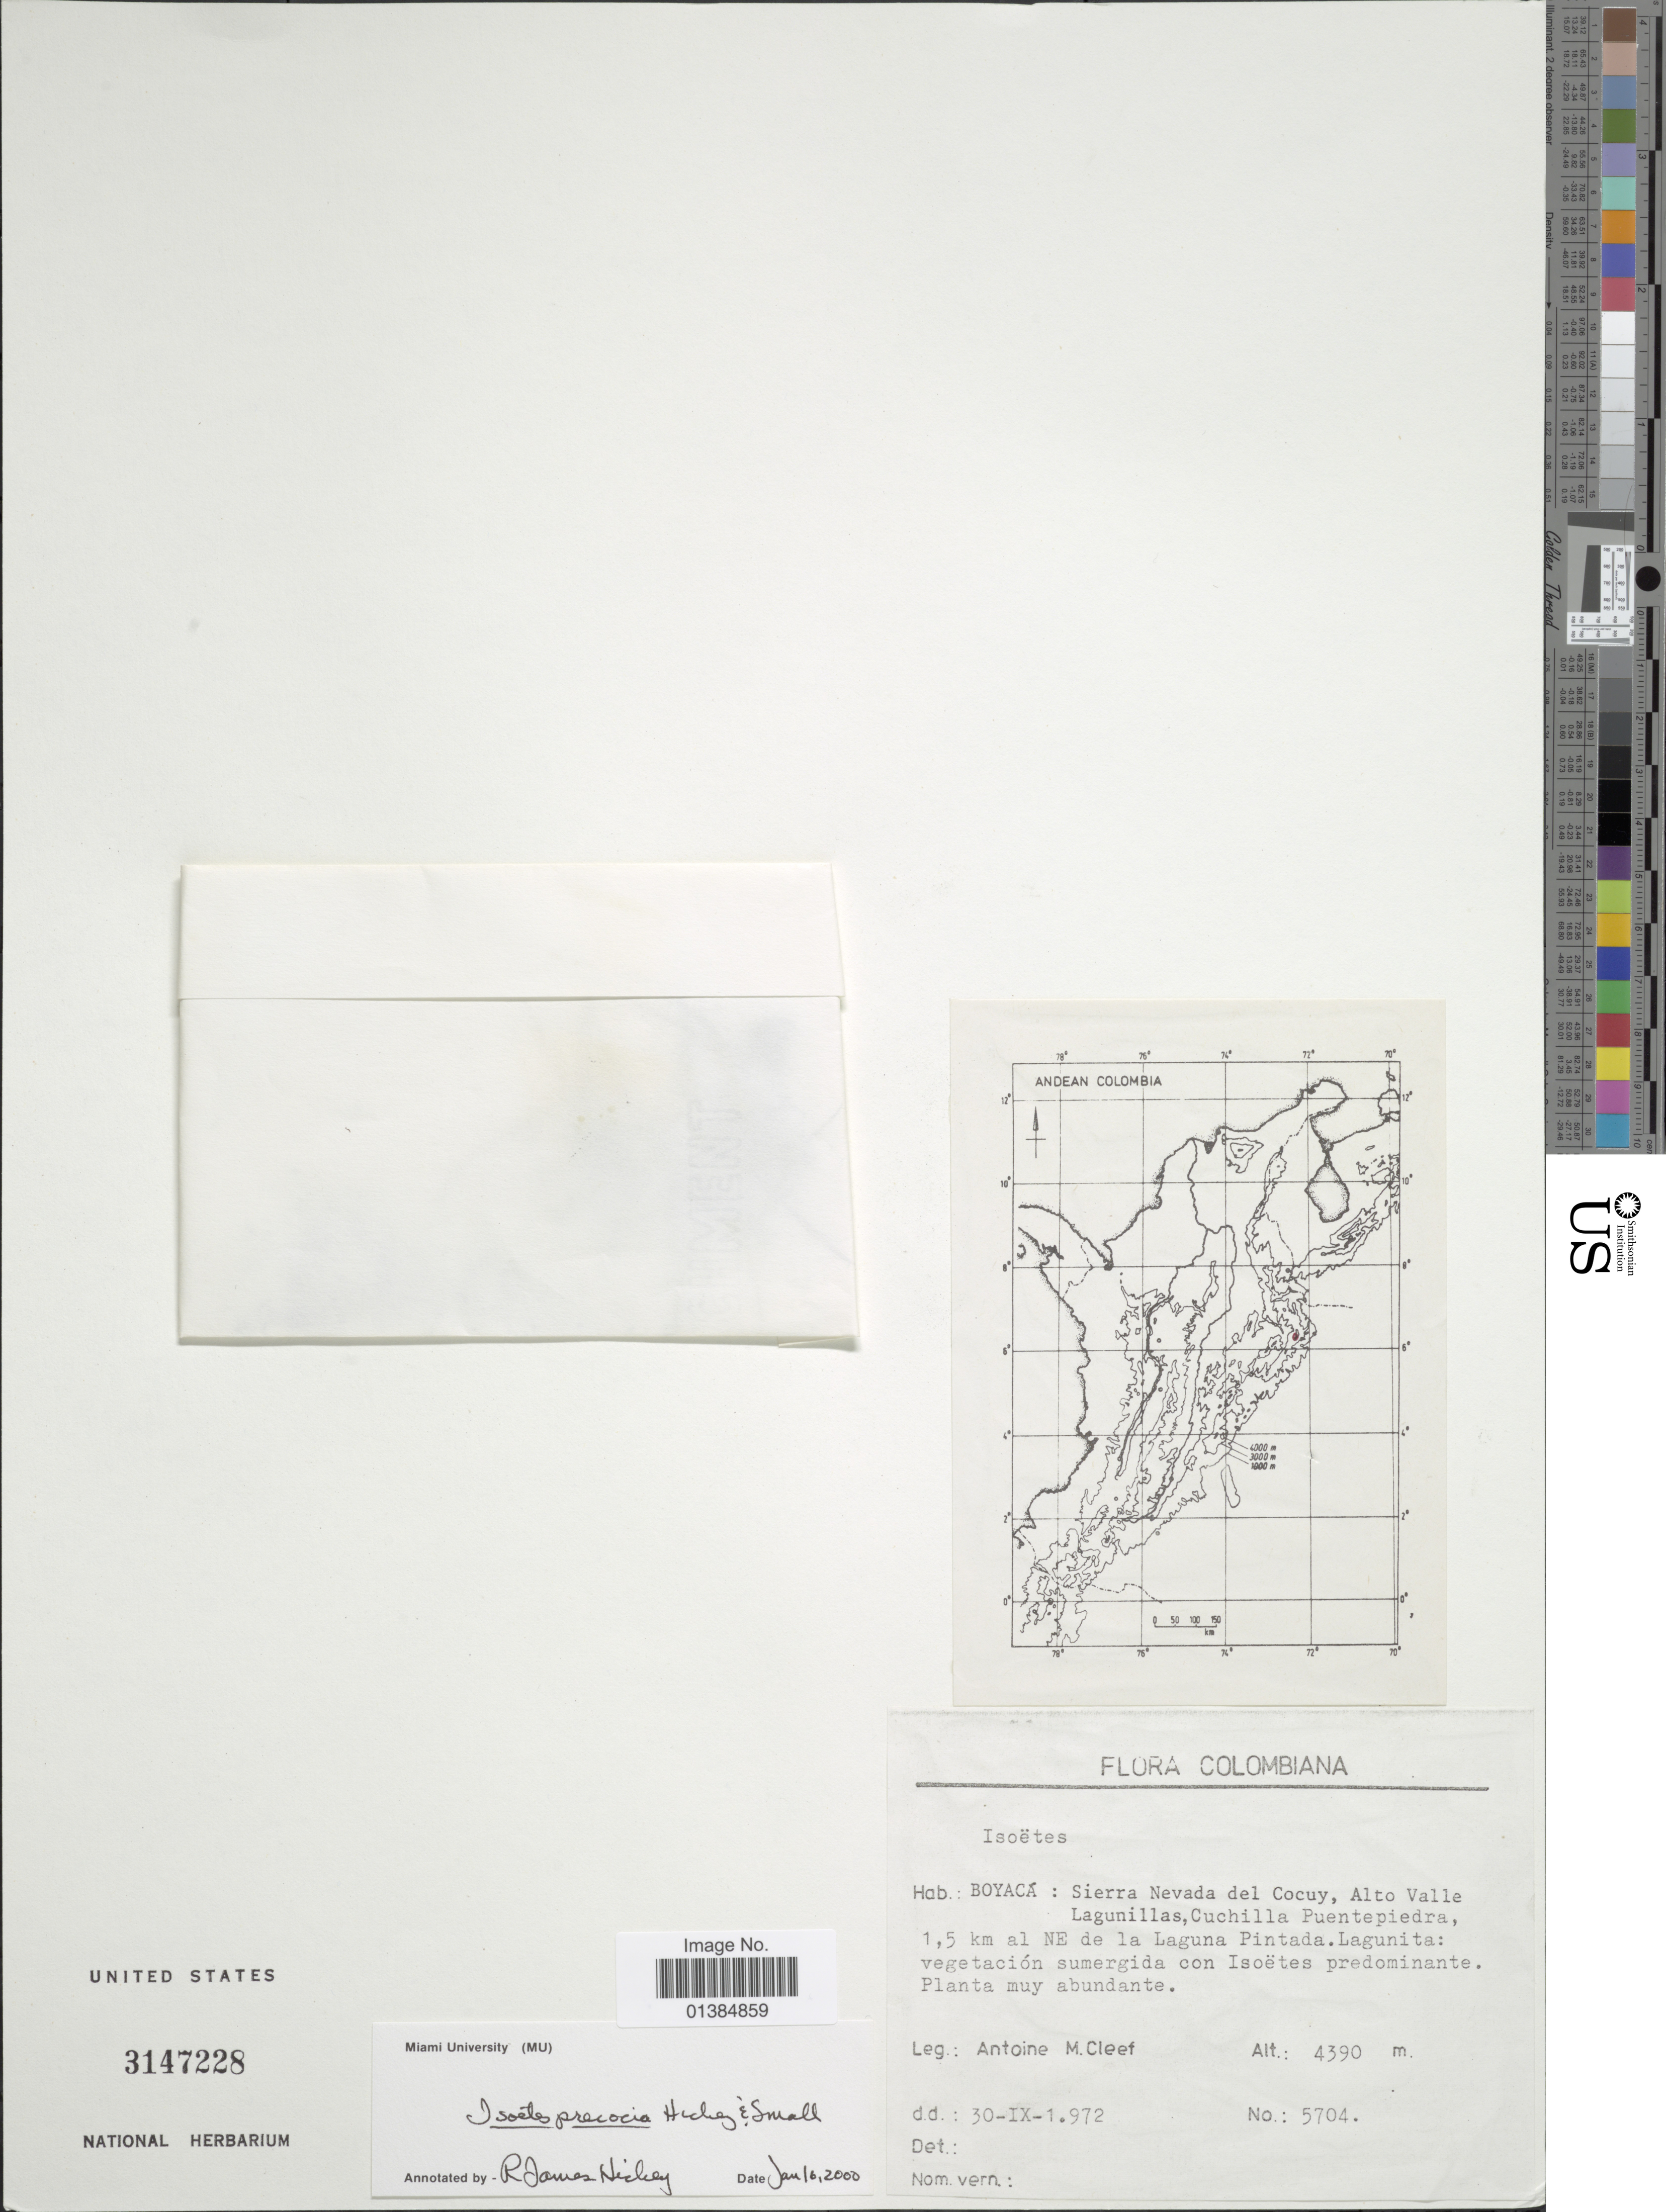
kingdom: Plantae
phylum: Tracheophyta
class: Lycopodiopsida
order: Isoetales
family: Isoetaceae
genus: Isoetes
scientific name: Isoetes precocia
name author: R.L. Small & Hickey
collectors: A. M. Cleef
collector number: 5704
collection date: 1972-09-30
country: Colombia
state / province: Boyacá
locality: Sierra Nevada del Cocuy, Alto Valle Lagunillas, Cuchilla Puentepiedra, 1,5 km al NE de la Laguna Pintada.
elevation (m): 4390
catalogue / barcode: US 3147228